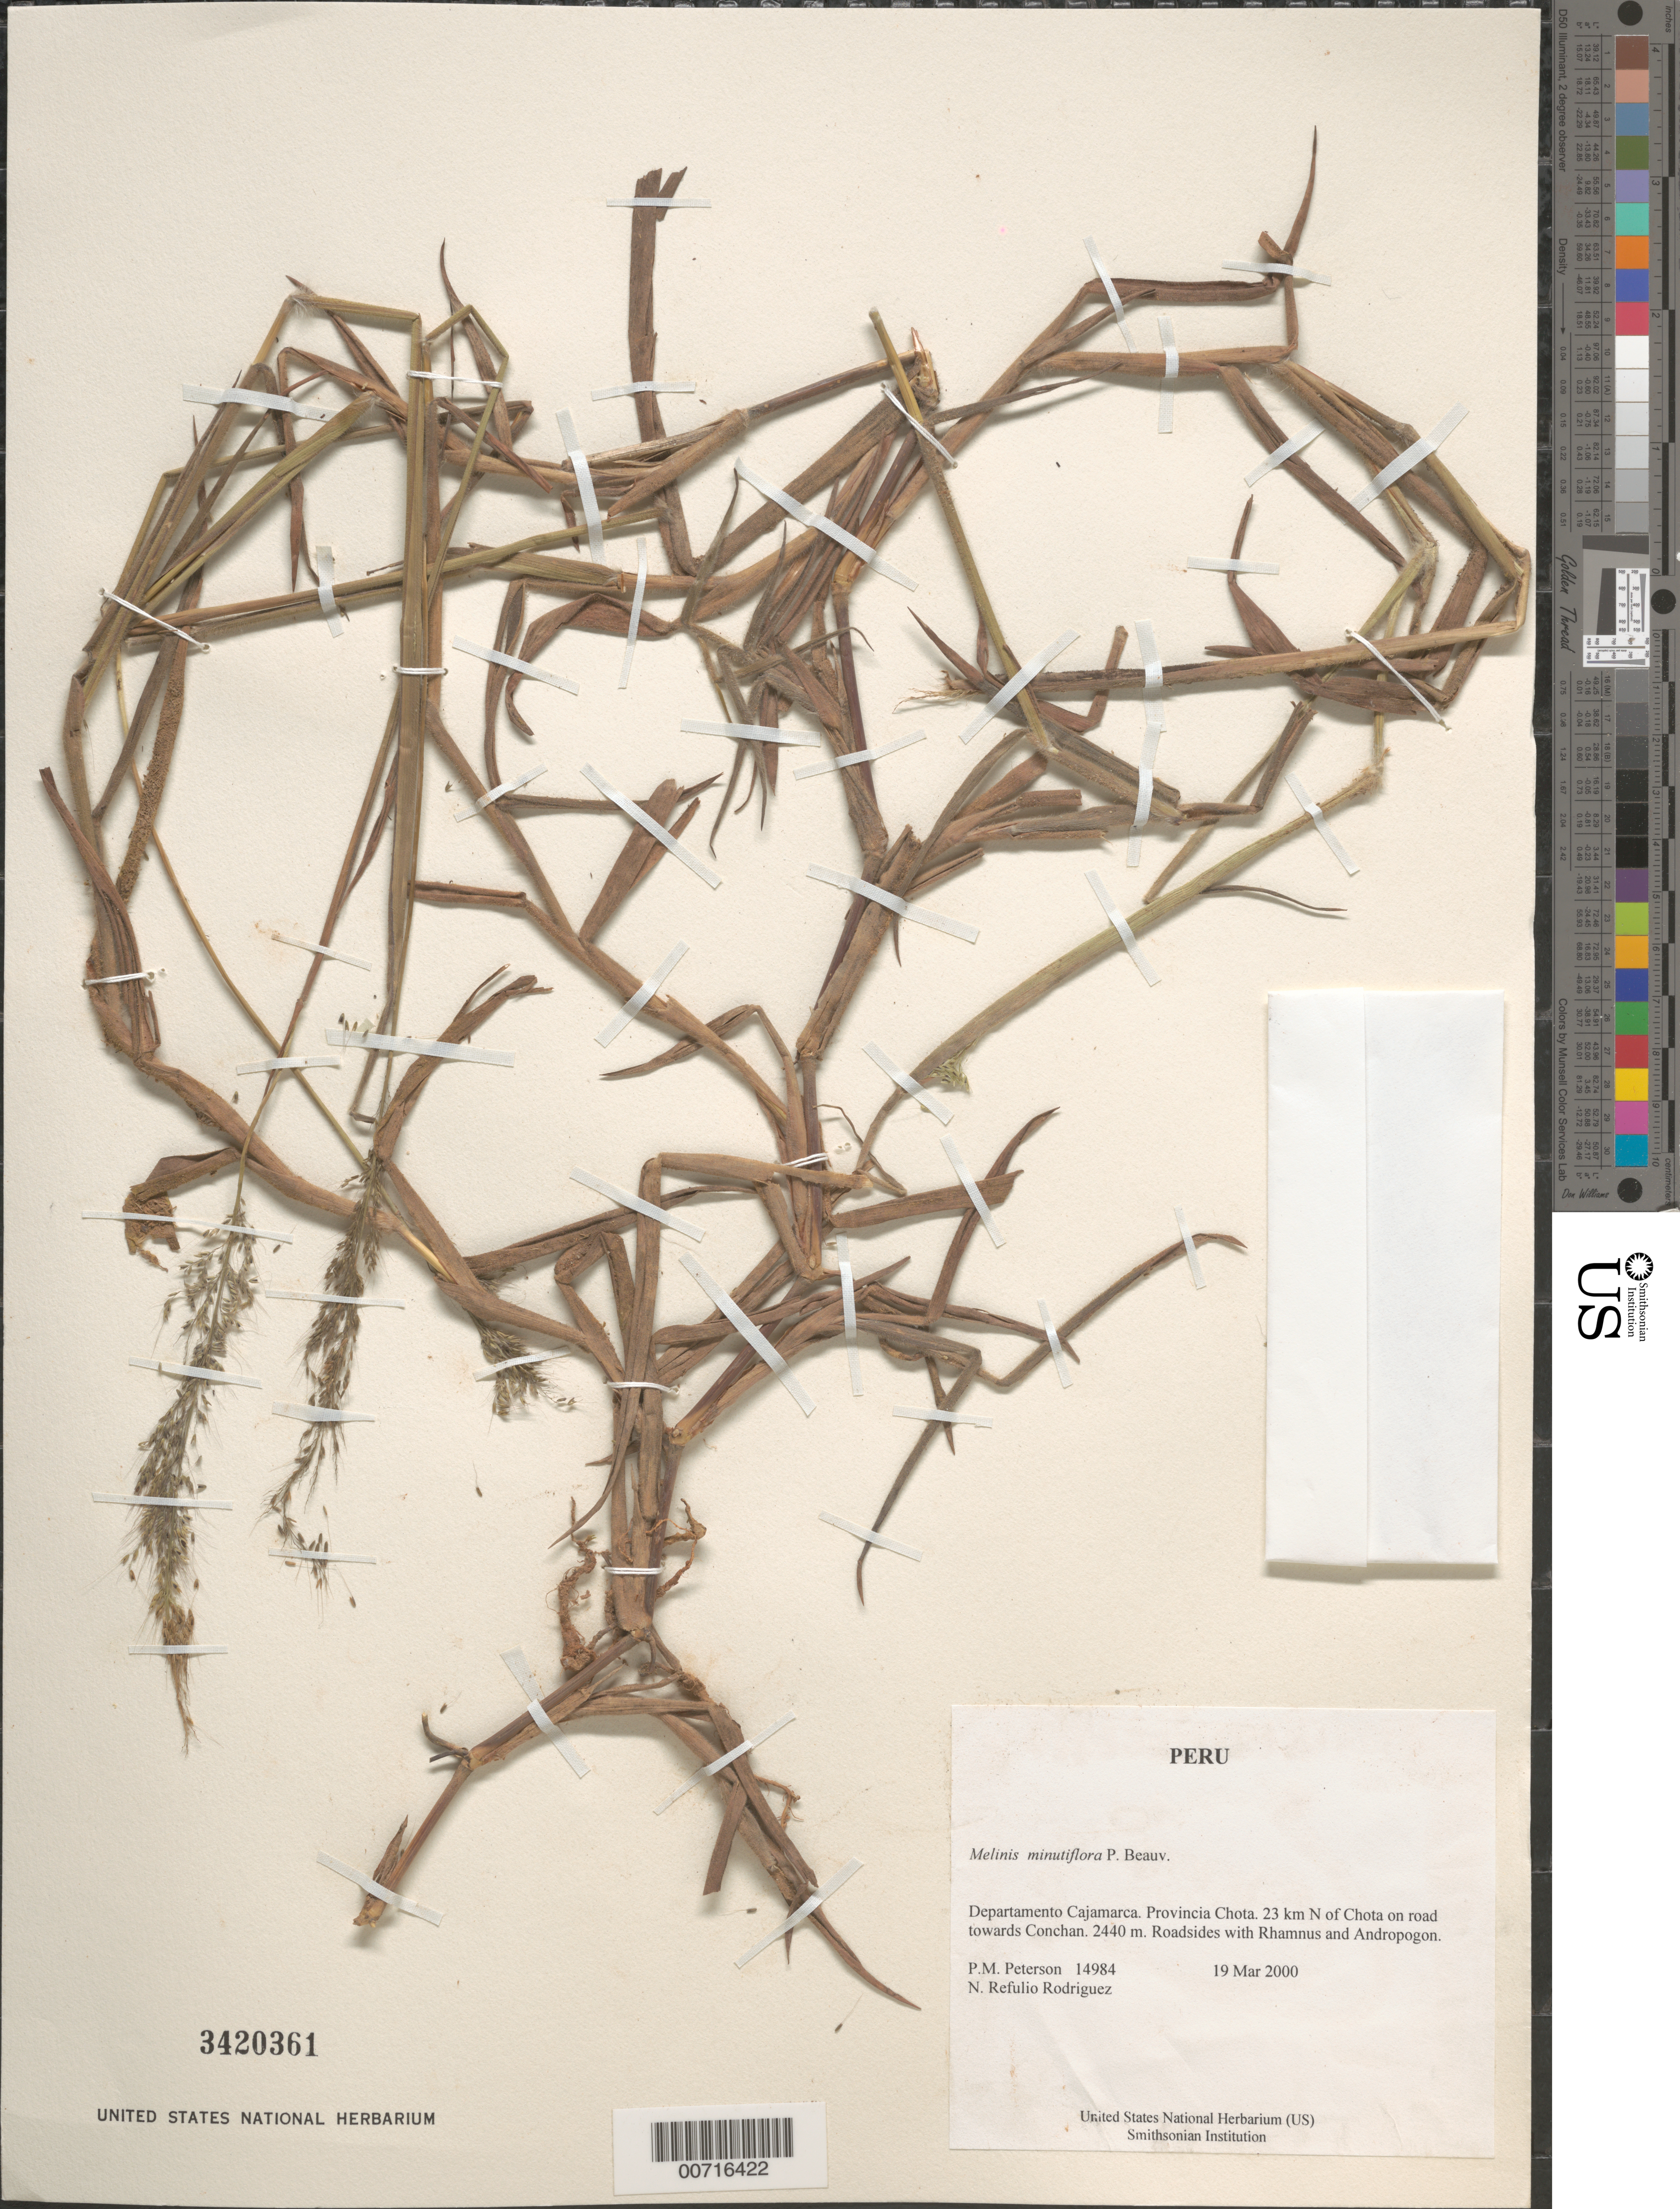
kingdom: Plantae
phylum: Tracheophyta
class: Liliopsida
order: Poales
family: Poaceae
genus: Melinis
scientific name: Melinis minutiflora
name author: P. Beauv.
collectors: P. M. Peterson & N. Refulio-Rodríguez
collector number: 14984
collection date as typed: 19 Mar 2000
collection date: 2000-03-19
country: Peru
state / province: Cajamarca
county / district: Chota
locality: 23 km N of Chota on road towards Conchan.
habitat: Roadsides with Rhamnus and Andropogon.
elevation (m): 2440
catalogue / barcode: US 3420361